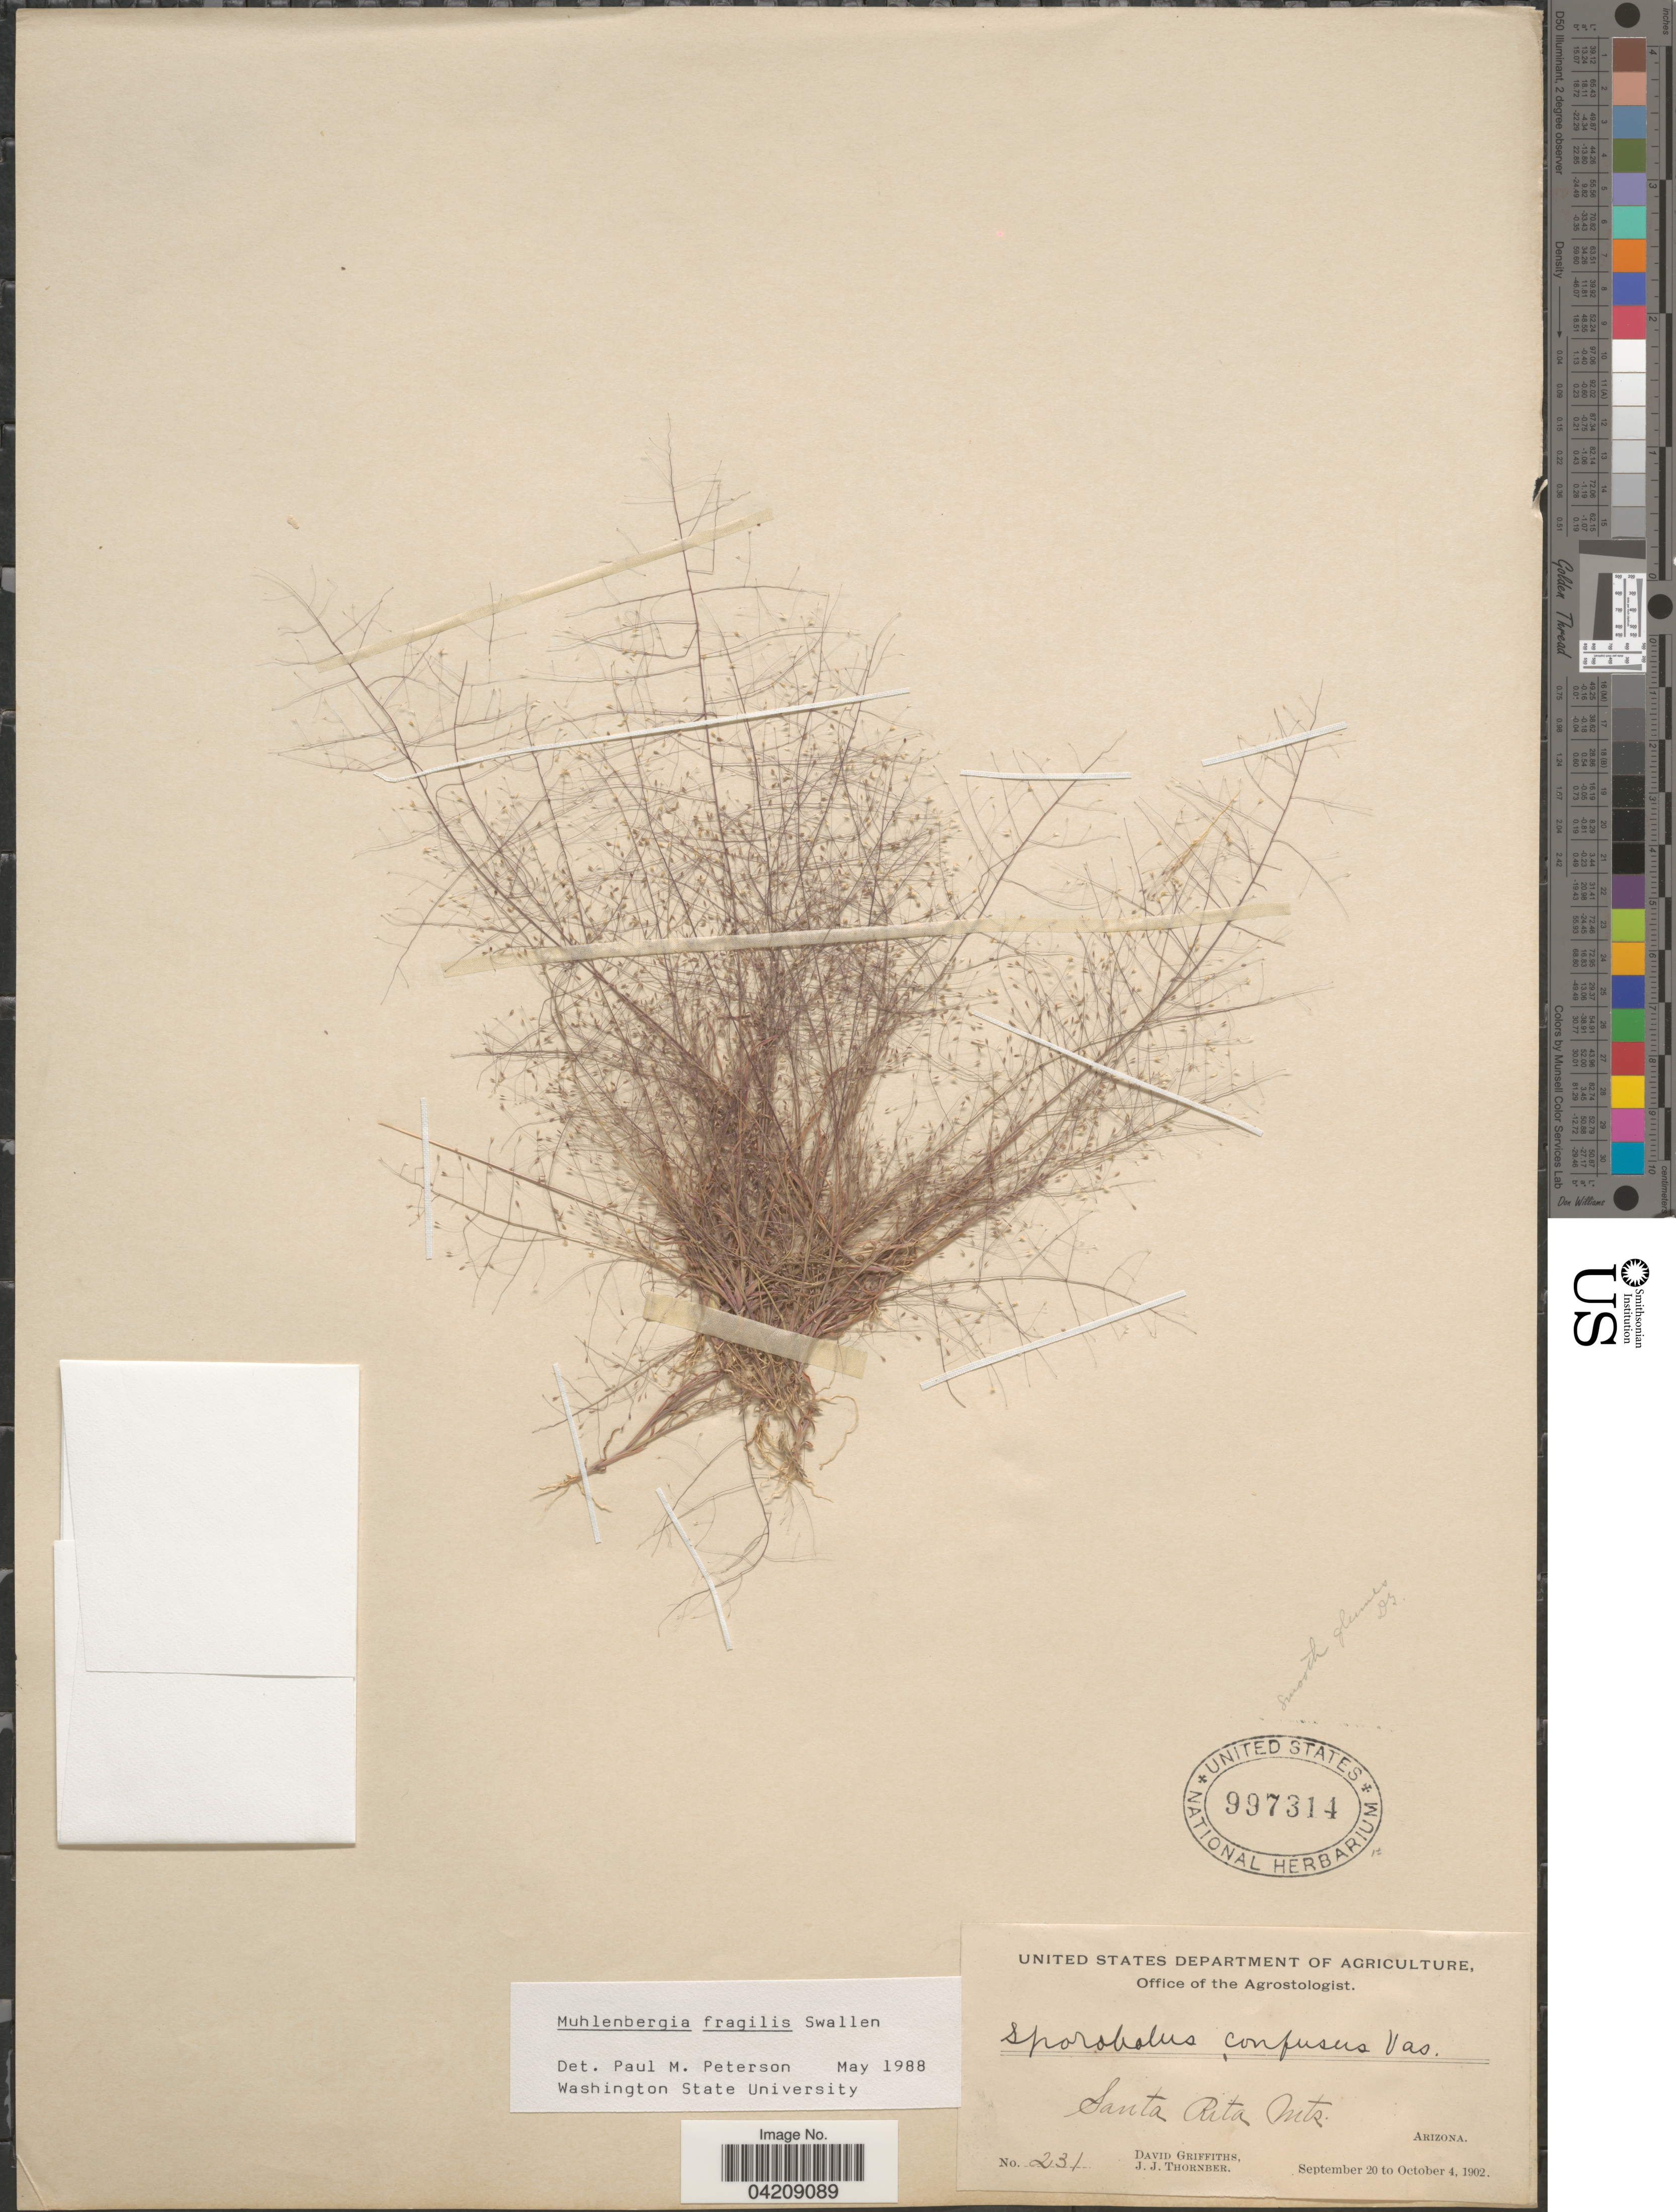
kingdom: Plantae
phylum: Tracheophyta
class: Liliopsida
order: Poales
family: Poaceae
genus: Muhlenbergia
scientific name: Muhlenbergia fragilis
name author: Swallen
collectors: D. Griffiths & J. Thornber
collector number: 231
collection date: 1902-09-20/1902-10-04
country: United States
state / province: Arizona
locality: Santa Rita Mts.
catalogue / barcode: US 997314